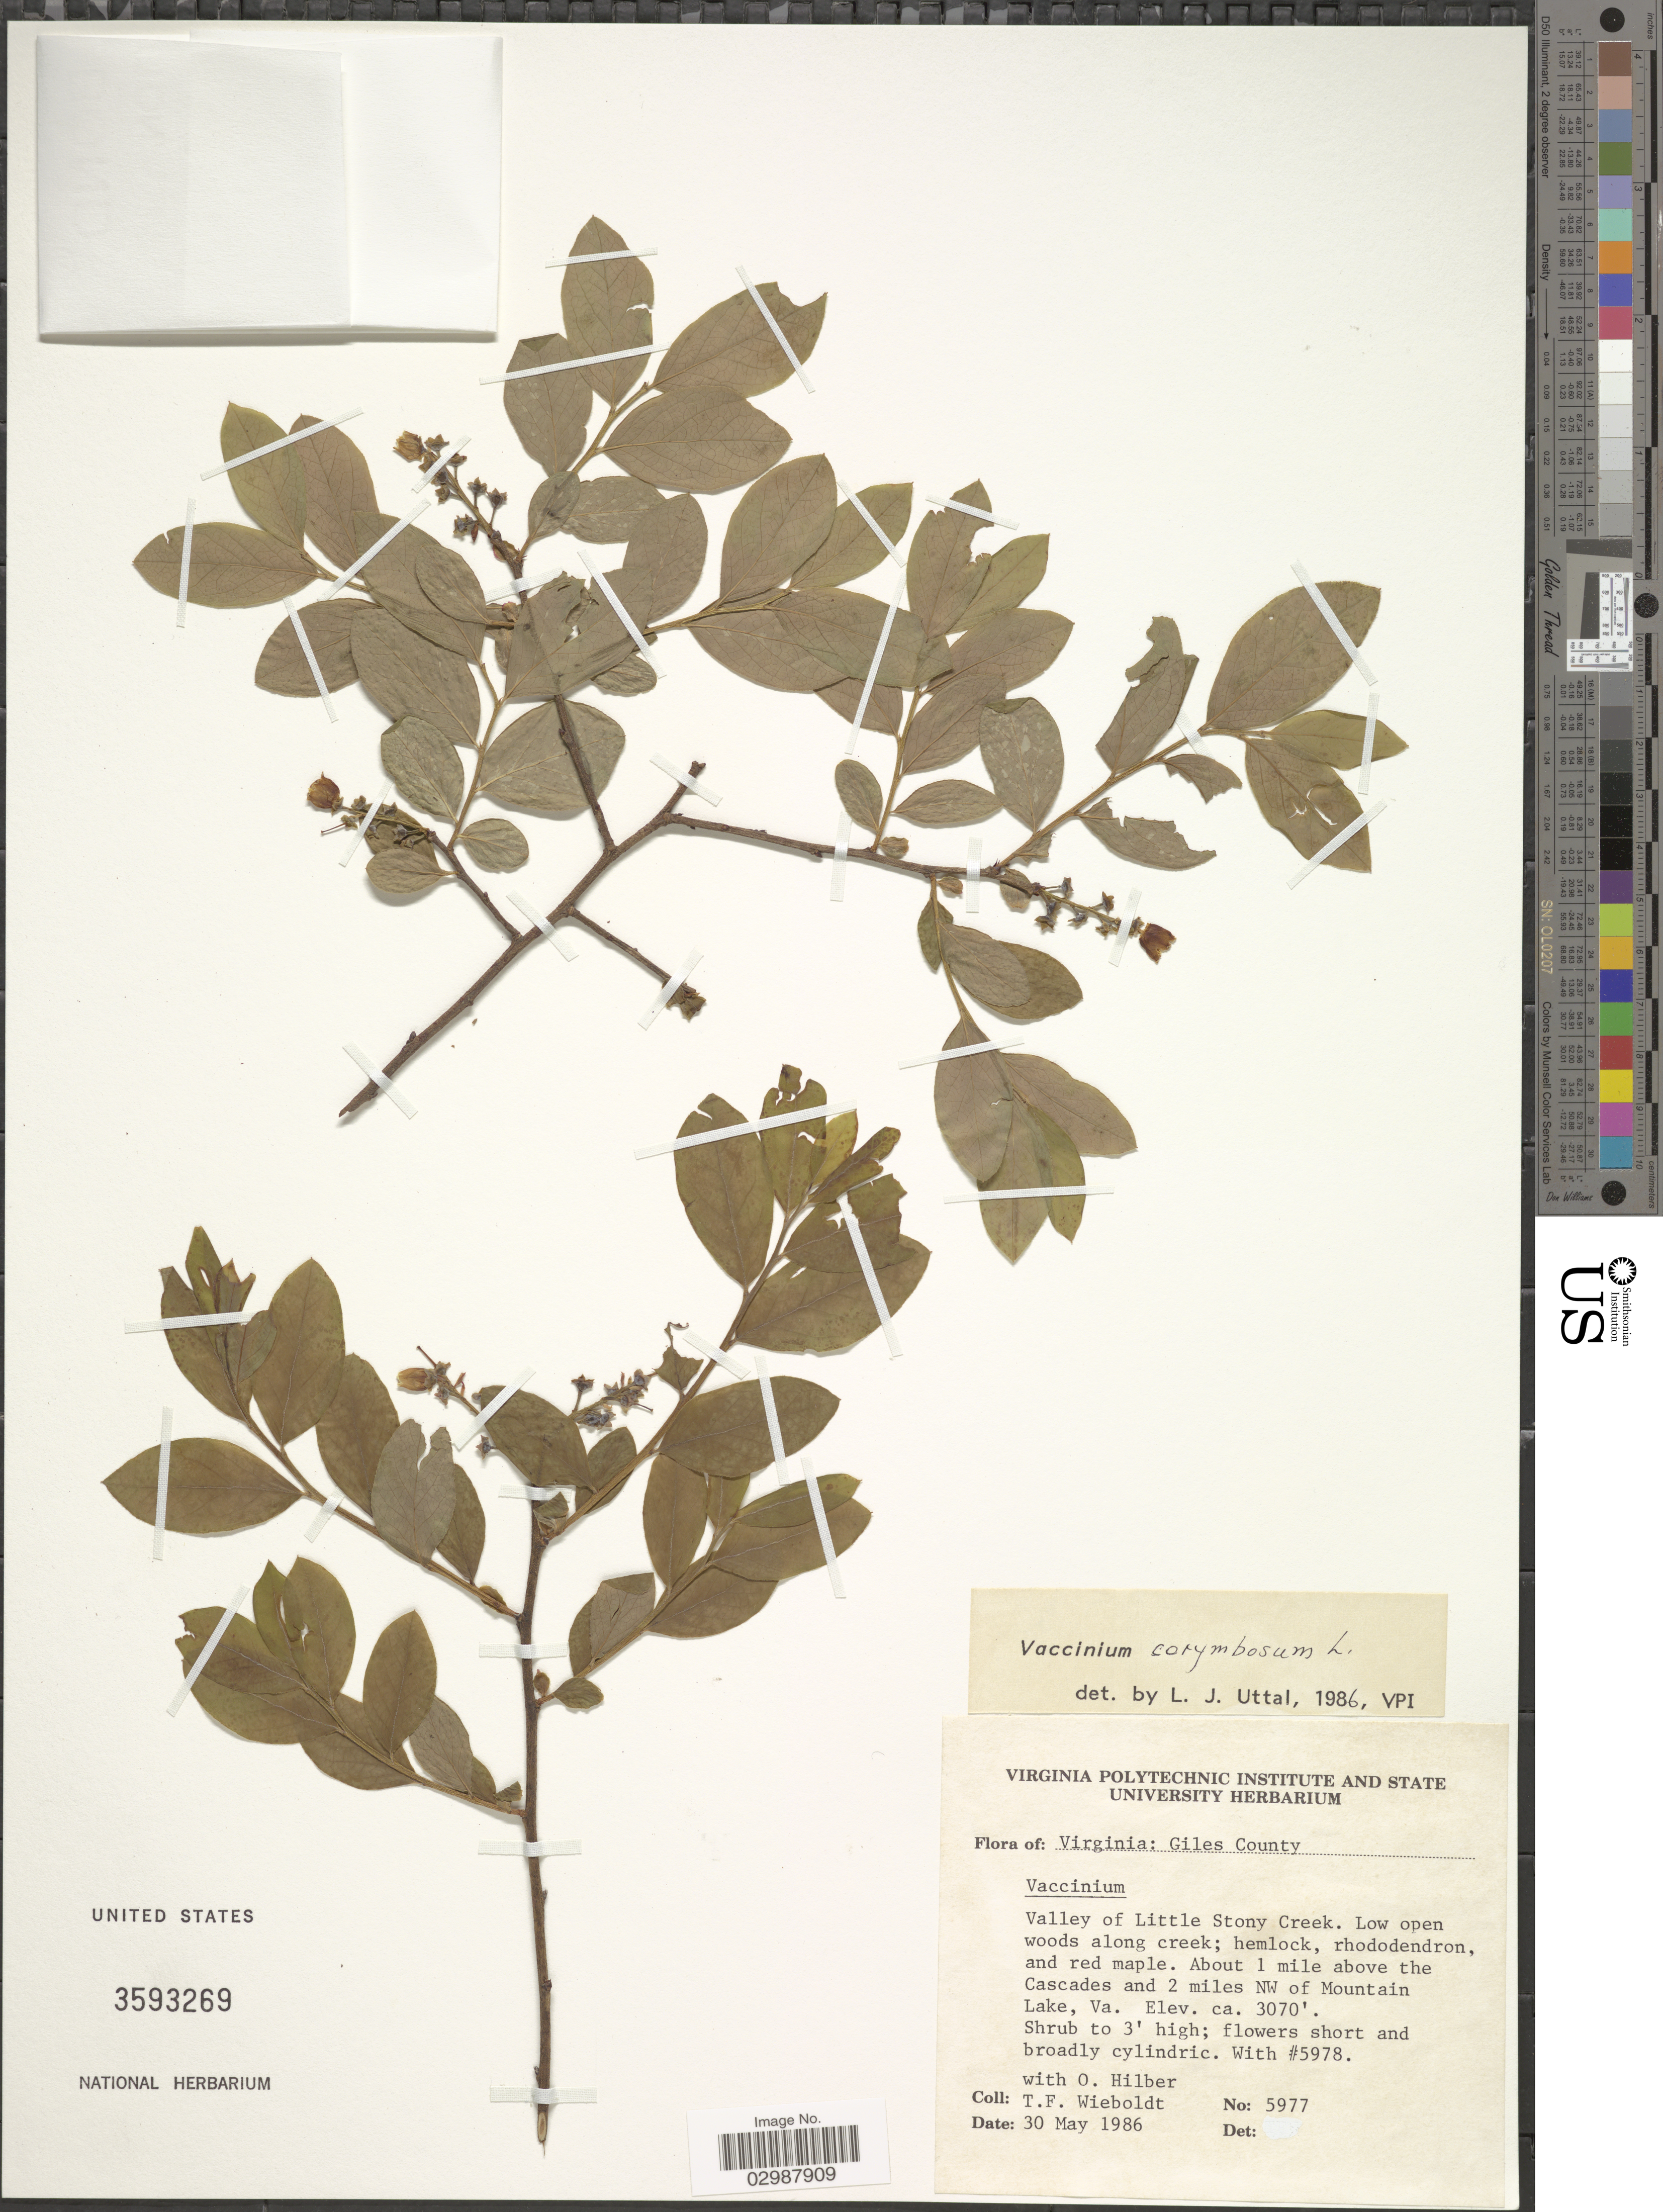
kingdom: Plantae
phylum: Tracheophyta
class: Magnoliopsida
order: Ericales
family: Ericaceae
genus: Vaccinium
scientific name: Vaccinium corymbosum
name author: L.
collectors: T. Wieboldt & O. Hilber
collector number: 5977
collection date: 1986-05-30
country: United States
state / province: Virginia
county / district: Giles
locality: Valley of Little Stony Creek. About 1 mile above the Cascades and 2 miles NW of Mountain Lake.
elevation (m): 936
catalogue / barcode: US 3593269